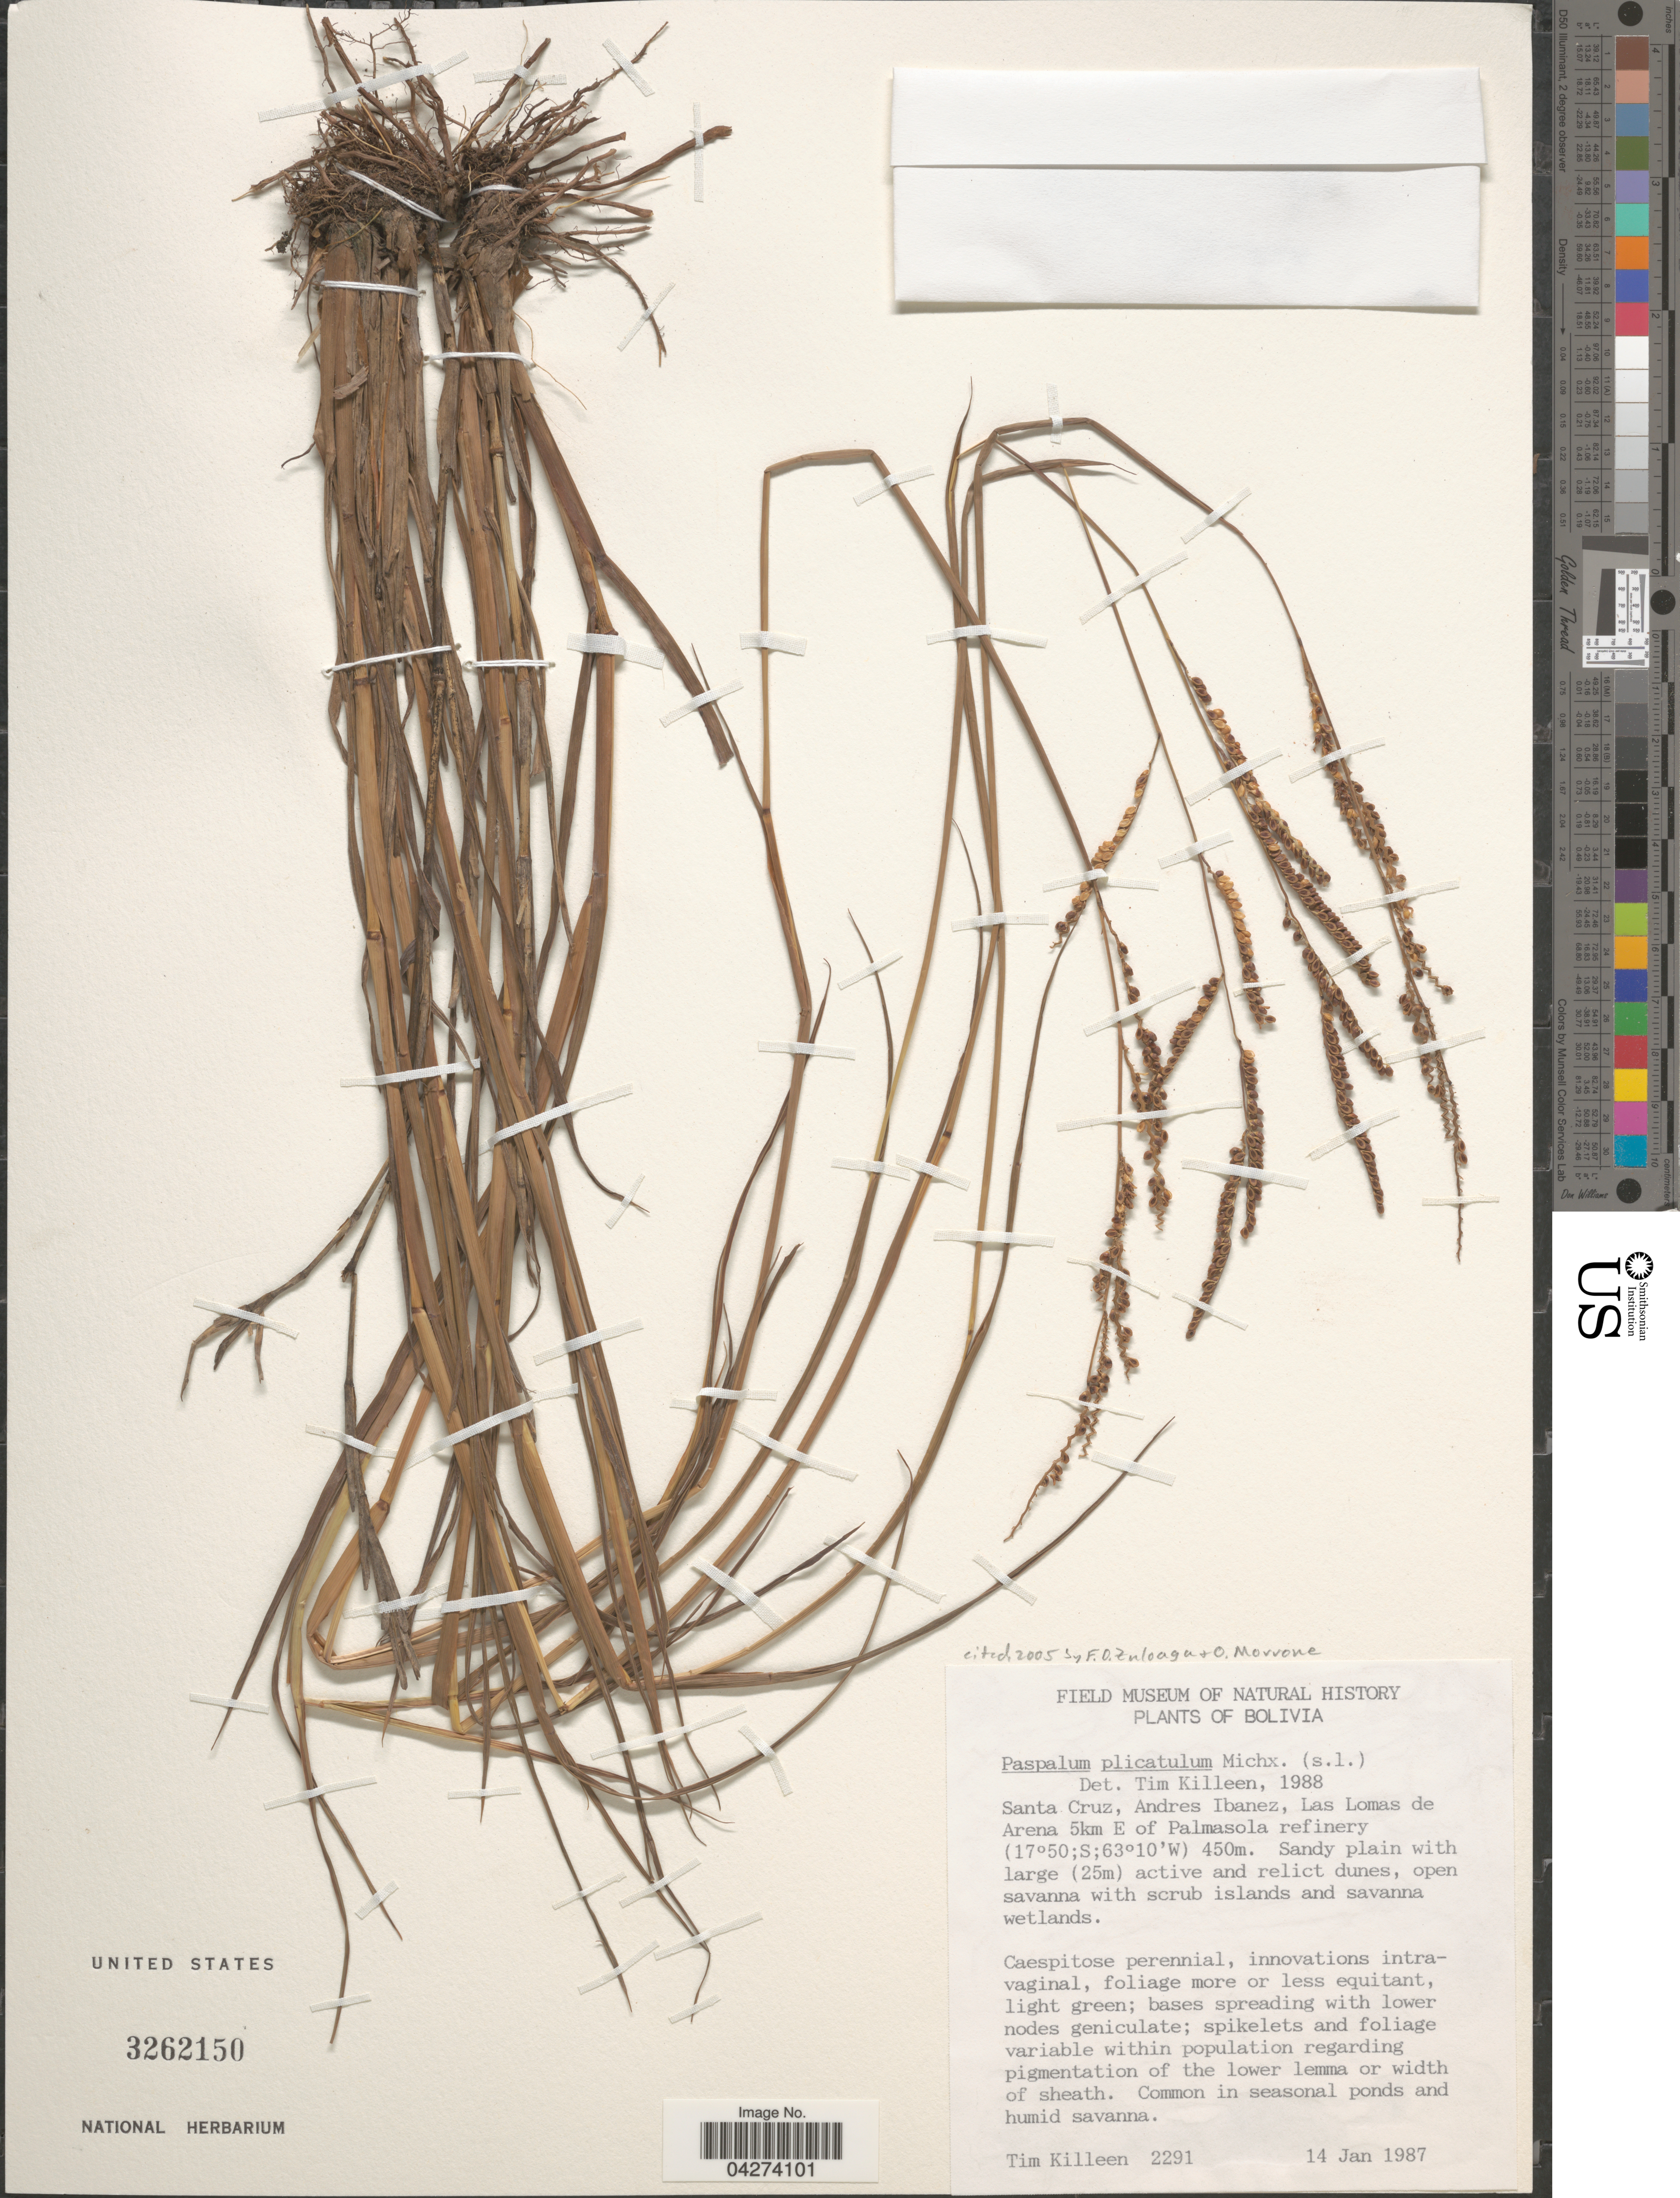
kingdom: Plantae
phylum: Tracheophyta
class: Liliopsida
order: Poales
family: Poaceae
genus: Paspalum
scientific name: Paspalum plicatulum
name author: Michx.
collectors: T. J. Killeen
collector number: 2291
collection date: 1987-01-14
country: Bolivia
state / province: Santa Cruz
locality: Andres Ibanez, Las Lomas de Arena 5km E of Palmasola refinery.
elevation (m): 450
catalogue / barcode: US 3262150